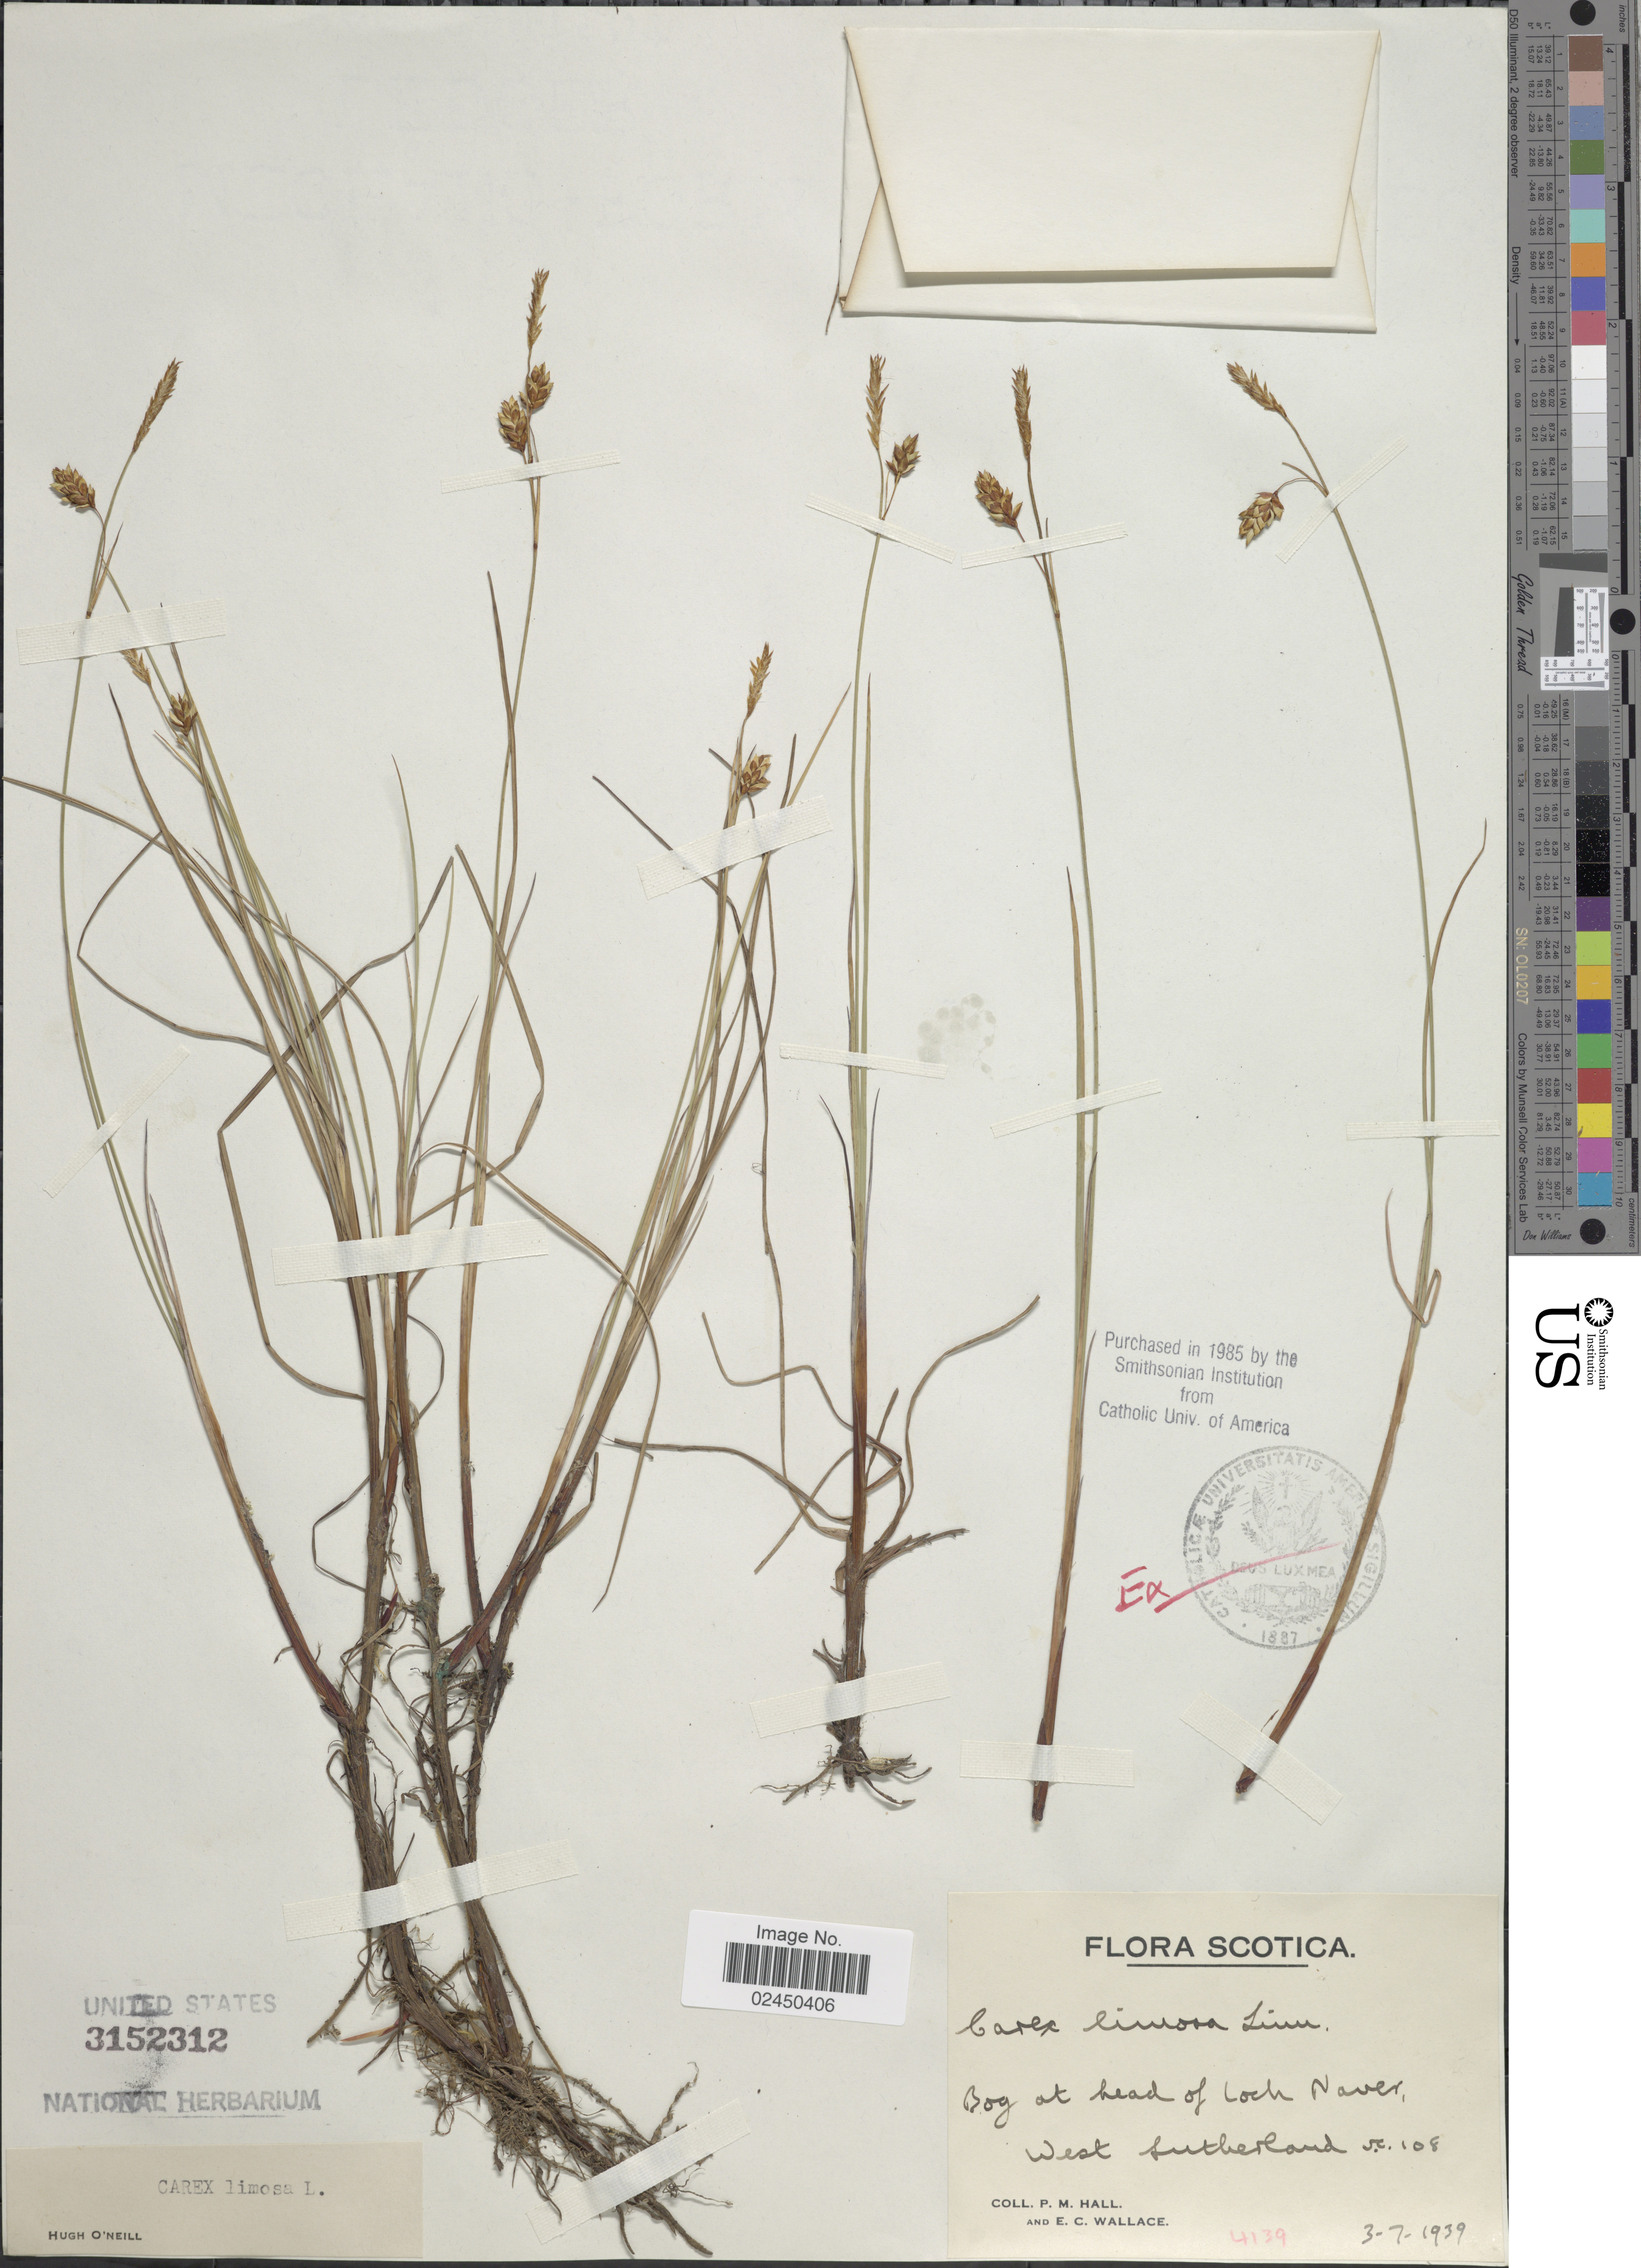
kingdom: Plantae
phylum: Tracheophyta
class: Liliopsida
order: Poales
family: Cyperaceae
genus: Carex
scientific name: Carex limosa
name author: L.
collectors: P. Hall & E. C. Wallace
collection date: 1939-07-03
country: United Kingdom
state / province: Scotland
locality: Bog at head of loch Naver, West Lutherland v.c. 108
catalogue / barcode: US 3152312